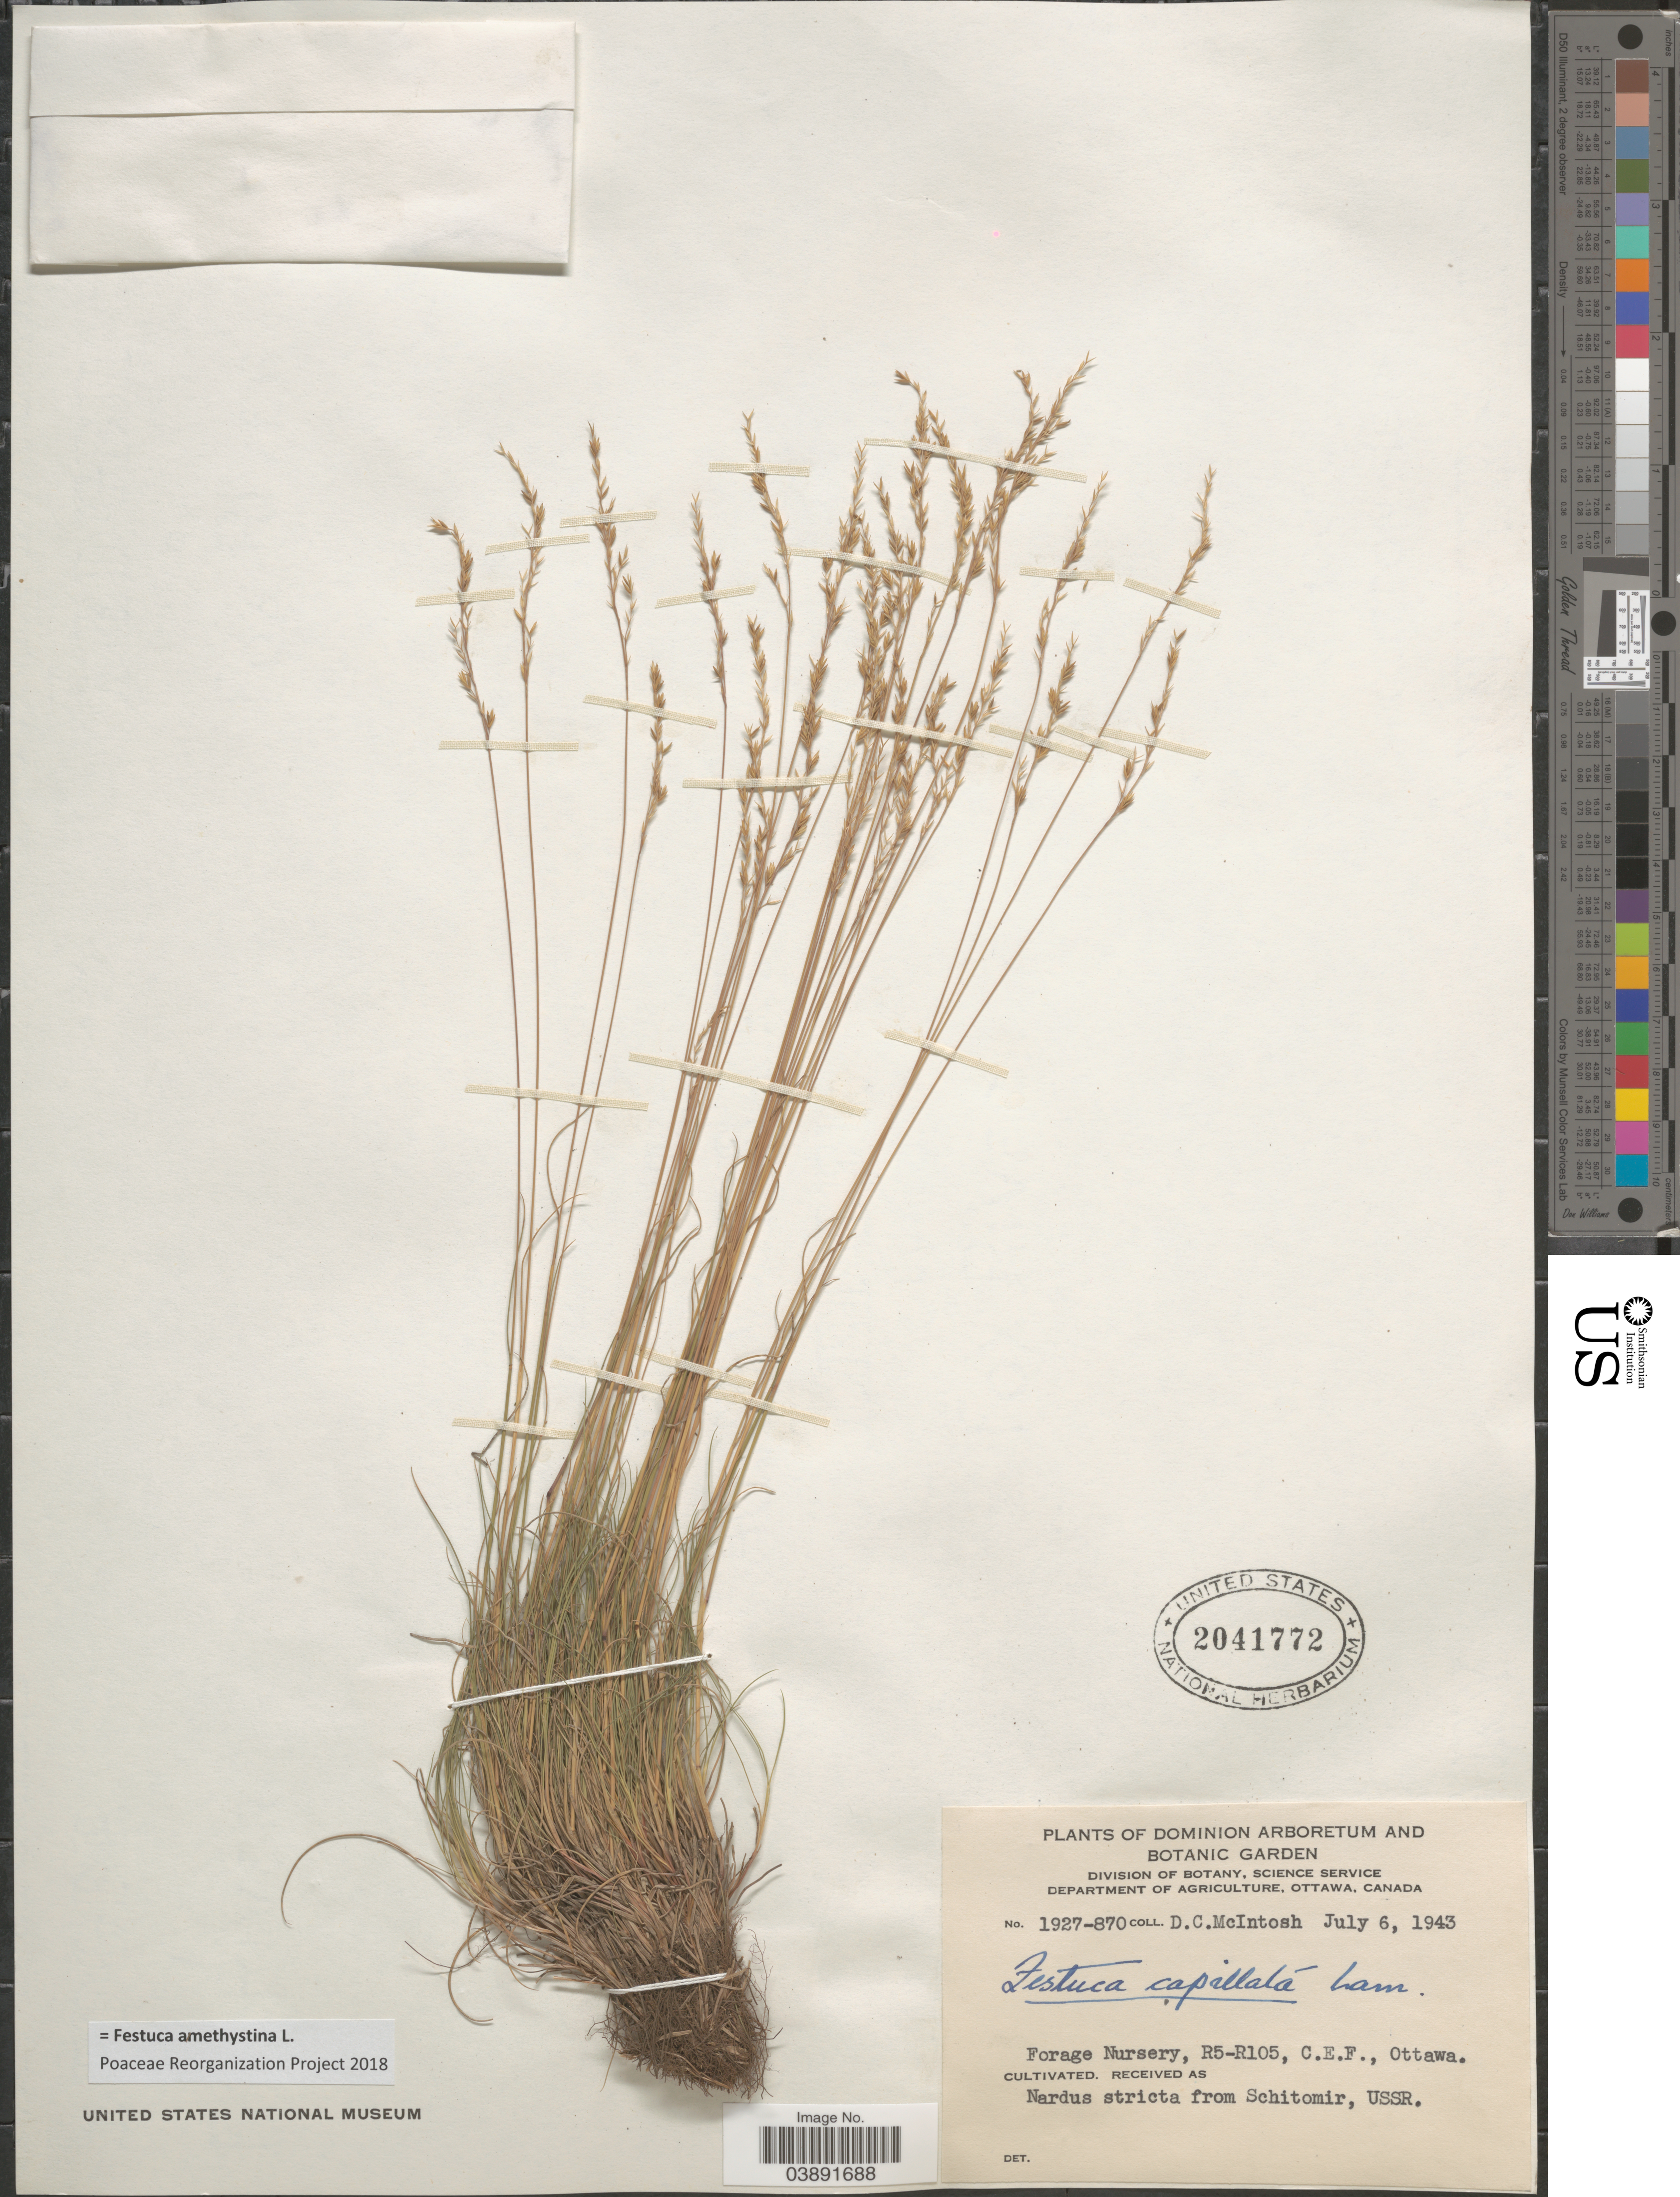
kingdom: Plantae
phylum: Tracheophyta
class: Liliopsida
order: Poales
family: Poaceae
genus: Festuca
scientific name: Festuca amethystina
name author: L.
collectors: D. McIntosh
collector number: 1927-870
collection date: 1943-07-06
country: Canada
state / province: Ontario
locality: Dominin Arboretum and Botanic Garden. Forage Nusery, R5-R105, C.E.F., Ottawa.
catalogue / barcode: US 2041772